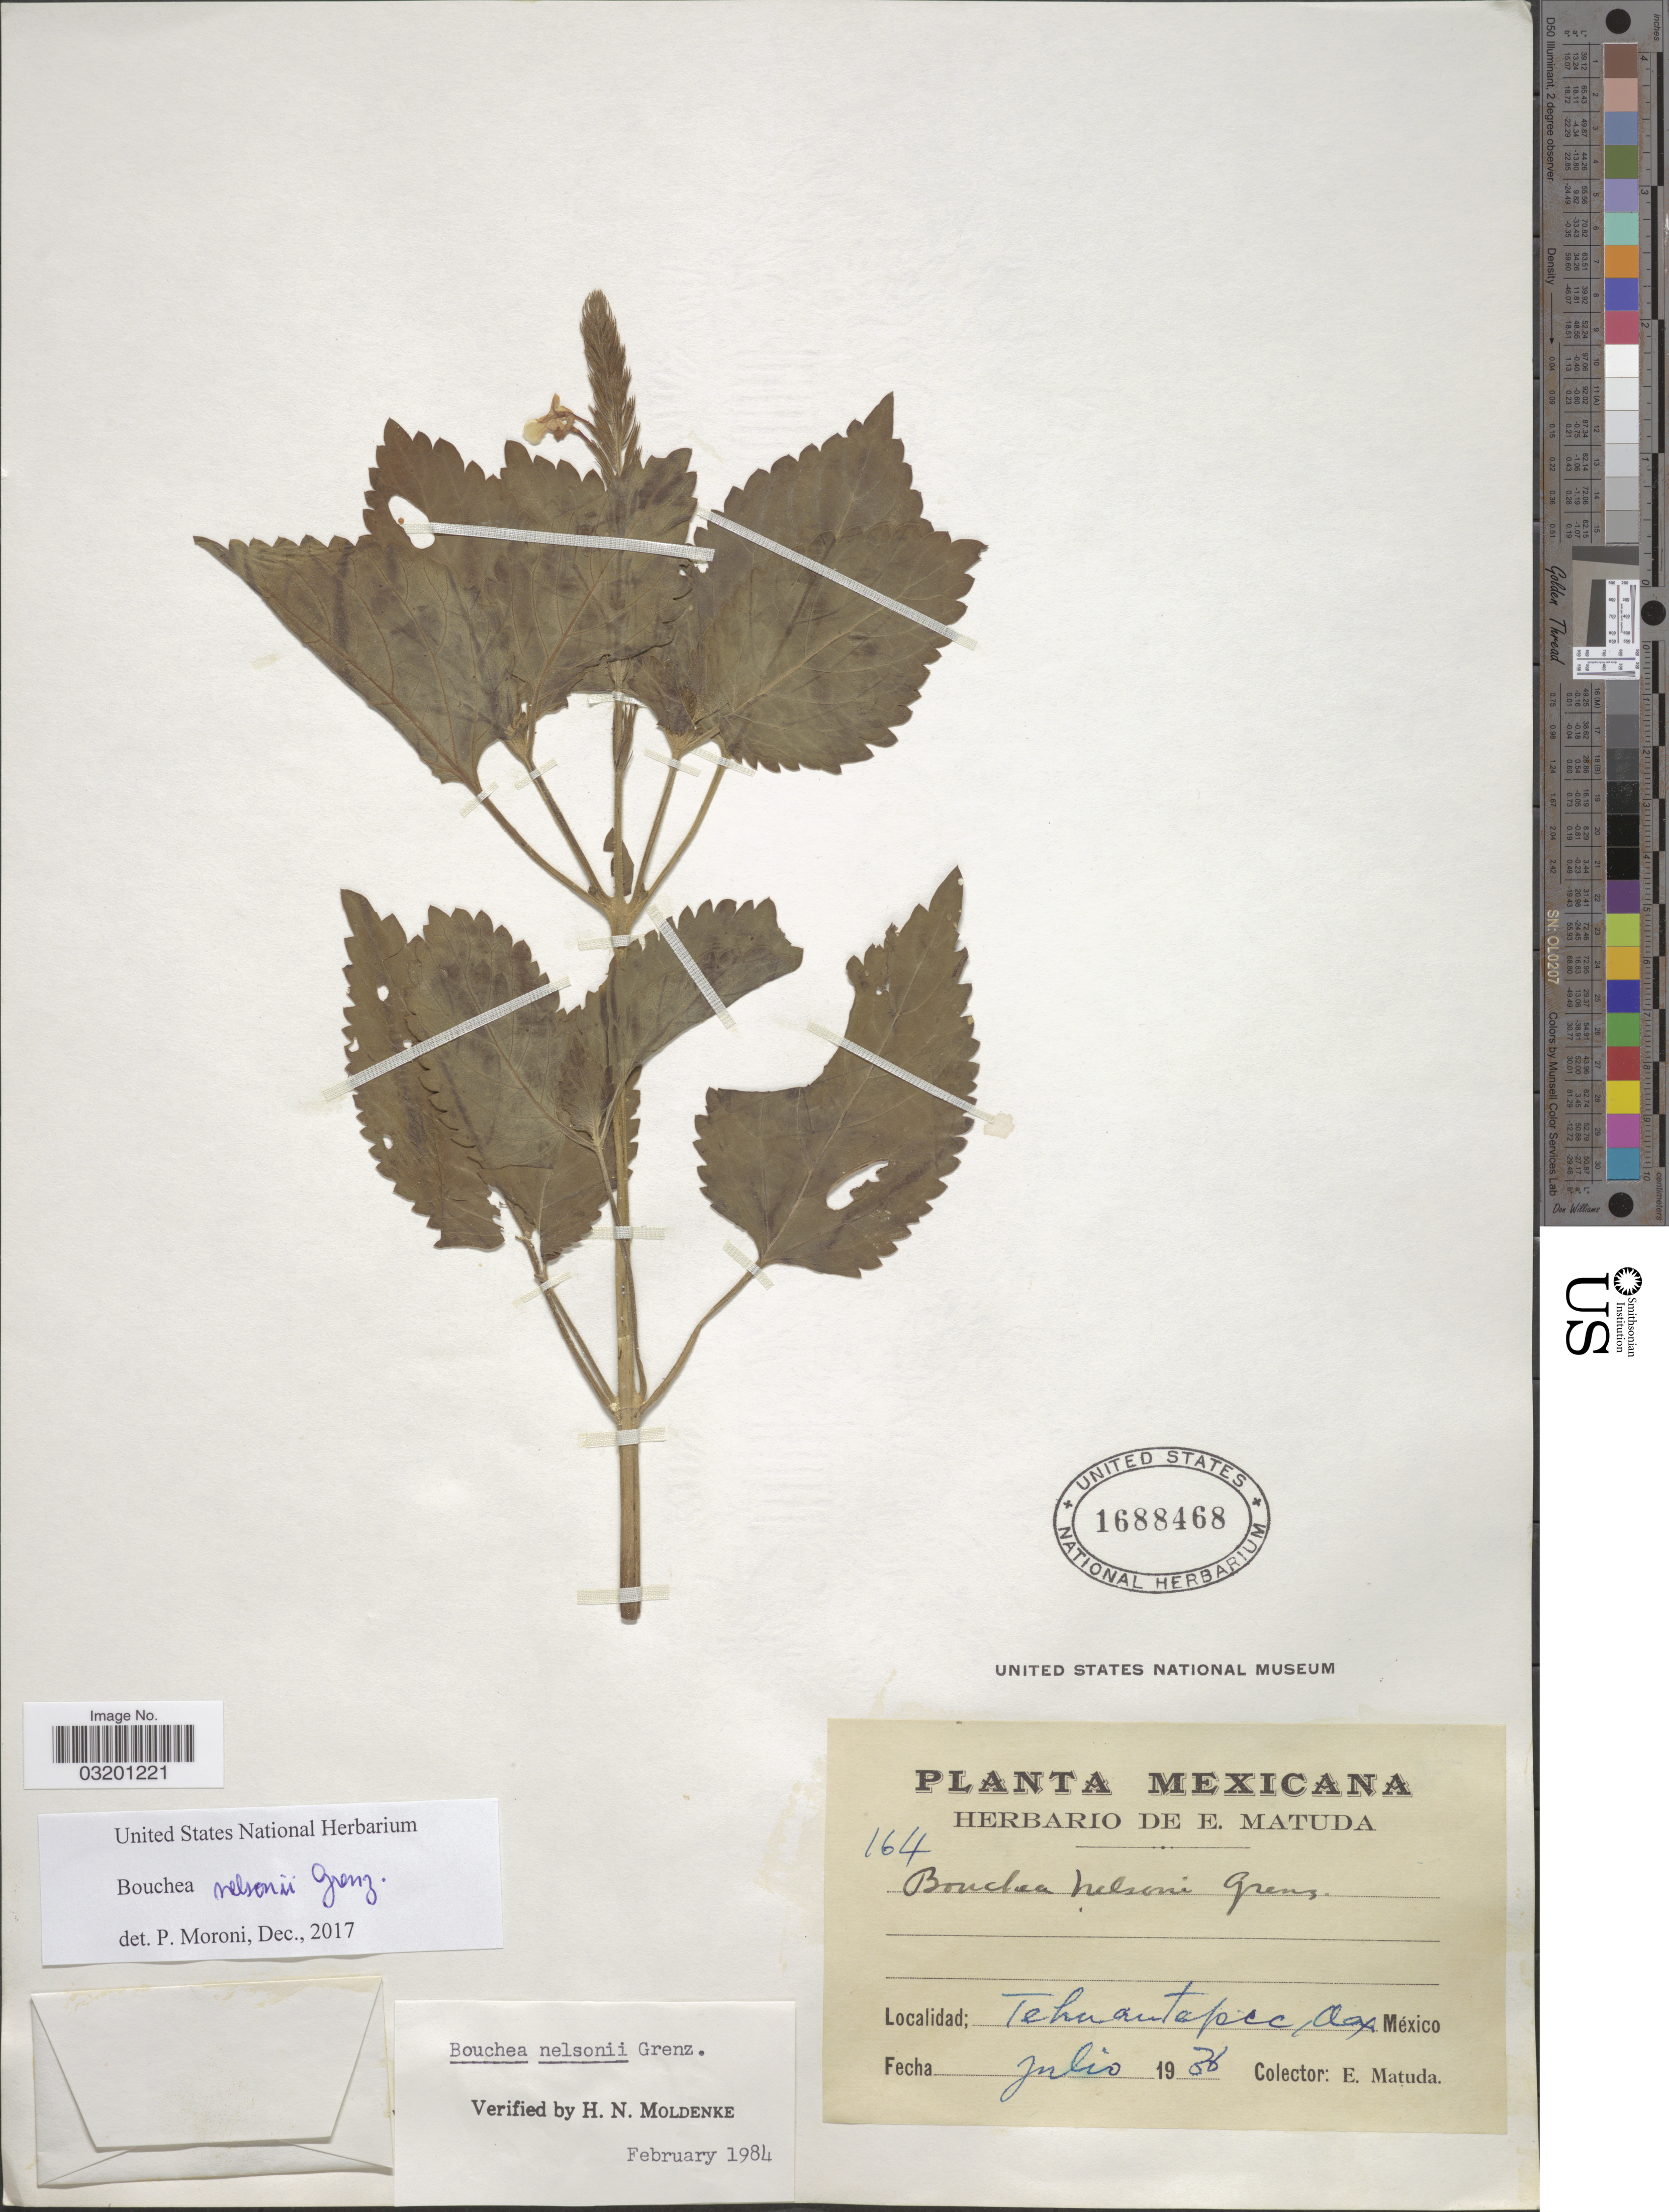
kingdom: Plantae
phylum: Tracheophyta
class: Magnoliopsida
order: Lamiales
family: Verbenaceae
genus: Bouchea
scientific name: Bouchea nelsonii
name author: Grenzeb.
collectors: E. Matuda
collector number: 164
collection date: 1936-07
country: Mexico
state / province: Oaxaca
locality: Tehuantepec, Oax.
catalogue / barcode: US 1688468